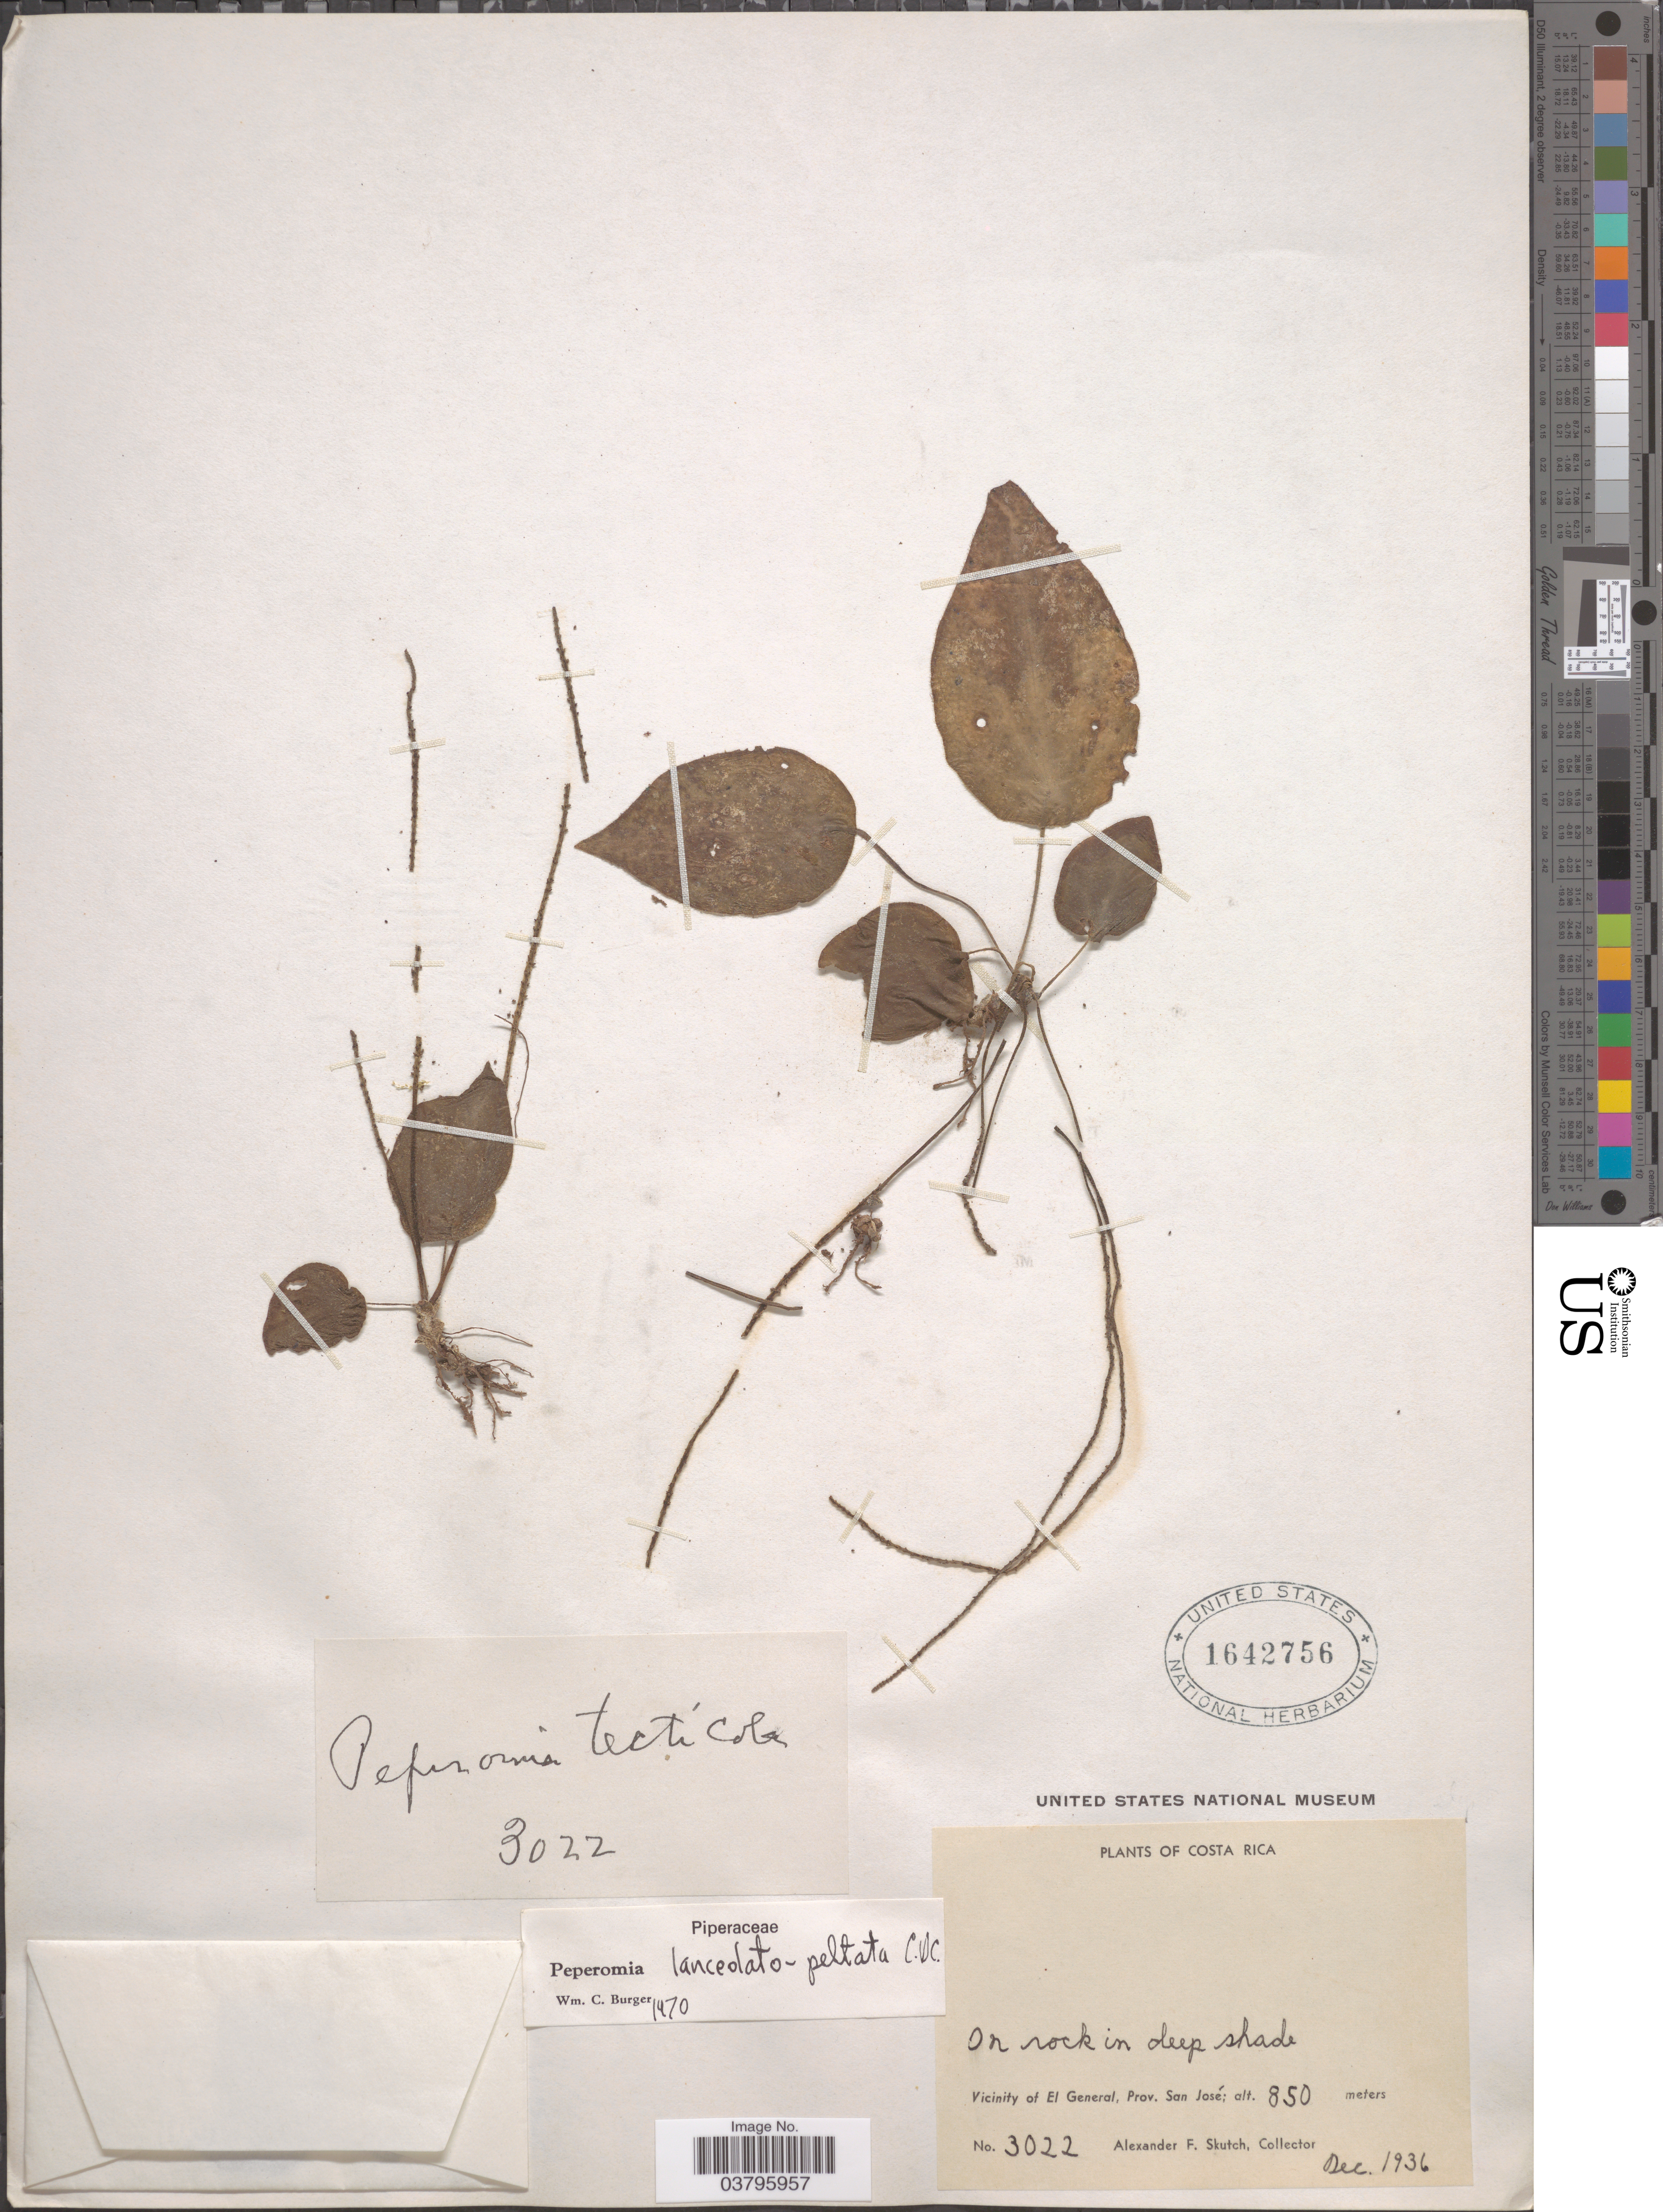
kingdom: Plantae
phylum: Tracheophyta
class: Magnoliopsida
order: Piperales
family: Piperaceae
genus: Peperomia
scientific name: Peperomia lanceolatopeltata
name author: C. DC.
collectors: A. F. Skutch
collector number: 3022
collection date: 1936-12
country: Costa Rica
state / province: San José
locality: Vicinity of El General.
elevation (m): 850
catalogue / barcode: US 1642756